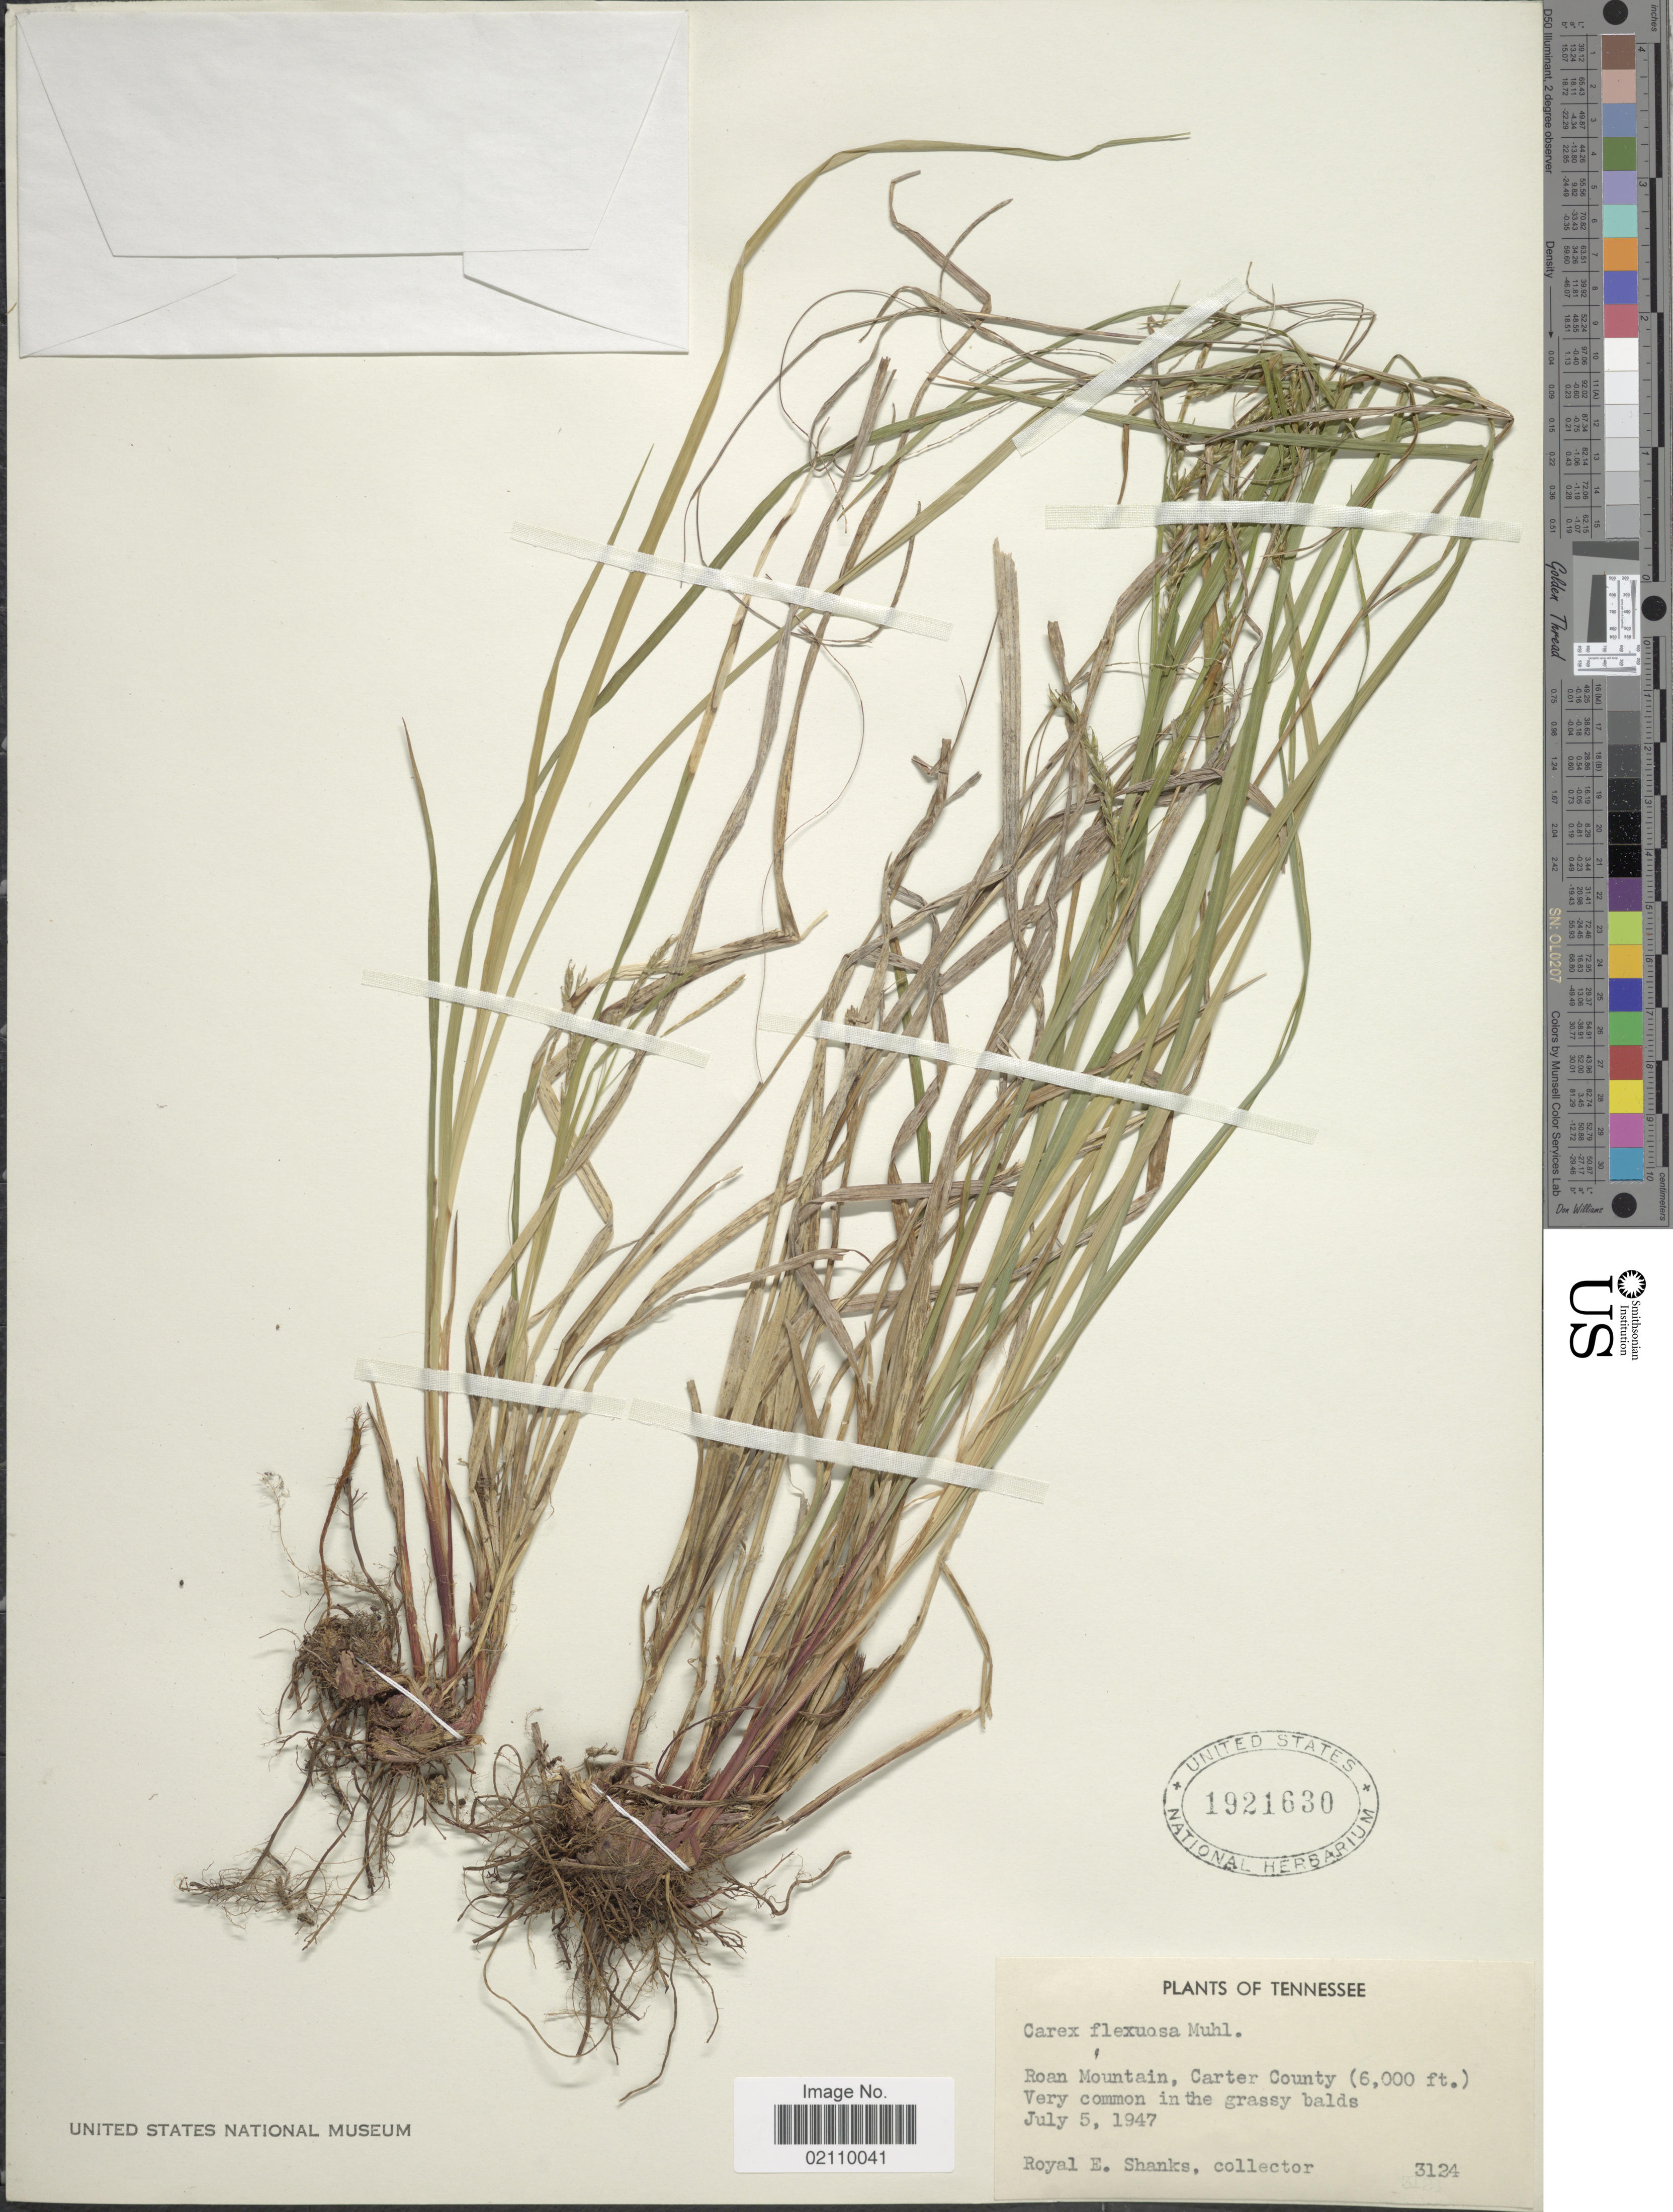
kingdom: Plantae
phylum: Tracheophyta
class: Liliopsida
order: Poales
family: Cyperaceae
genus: Carex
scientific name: Carex flexuosa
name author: Muhl. ex Willd.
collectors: R. Shanks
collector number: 3124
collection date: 1947-07-05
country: United States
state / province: Tennessee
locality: Roan Mountain, Carter County, in the grassy balds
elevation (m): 1829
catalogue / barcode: US 1921630